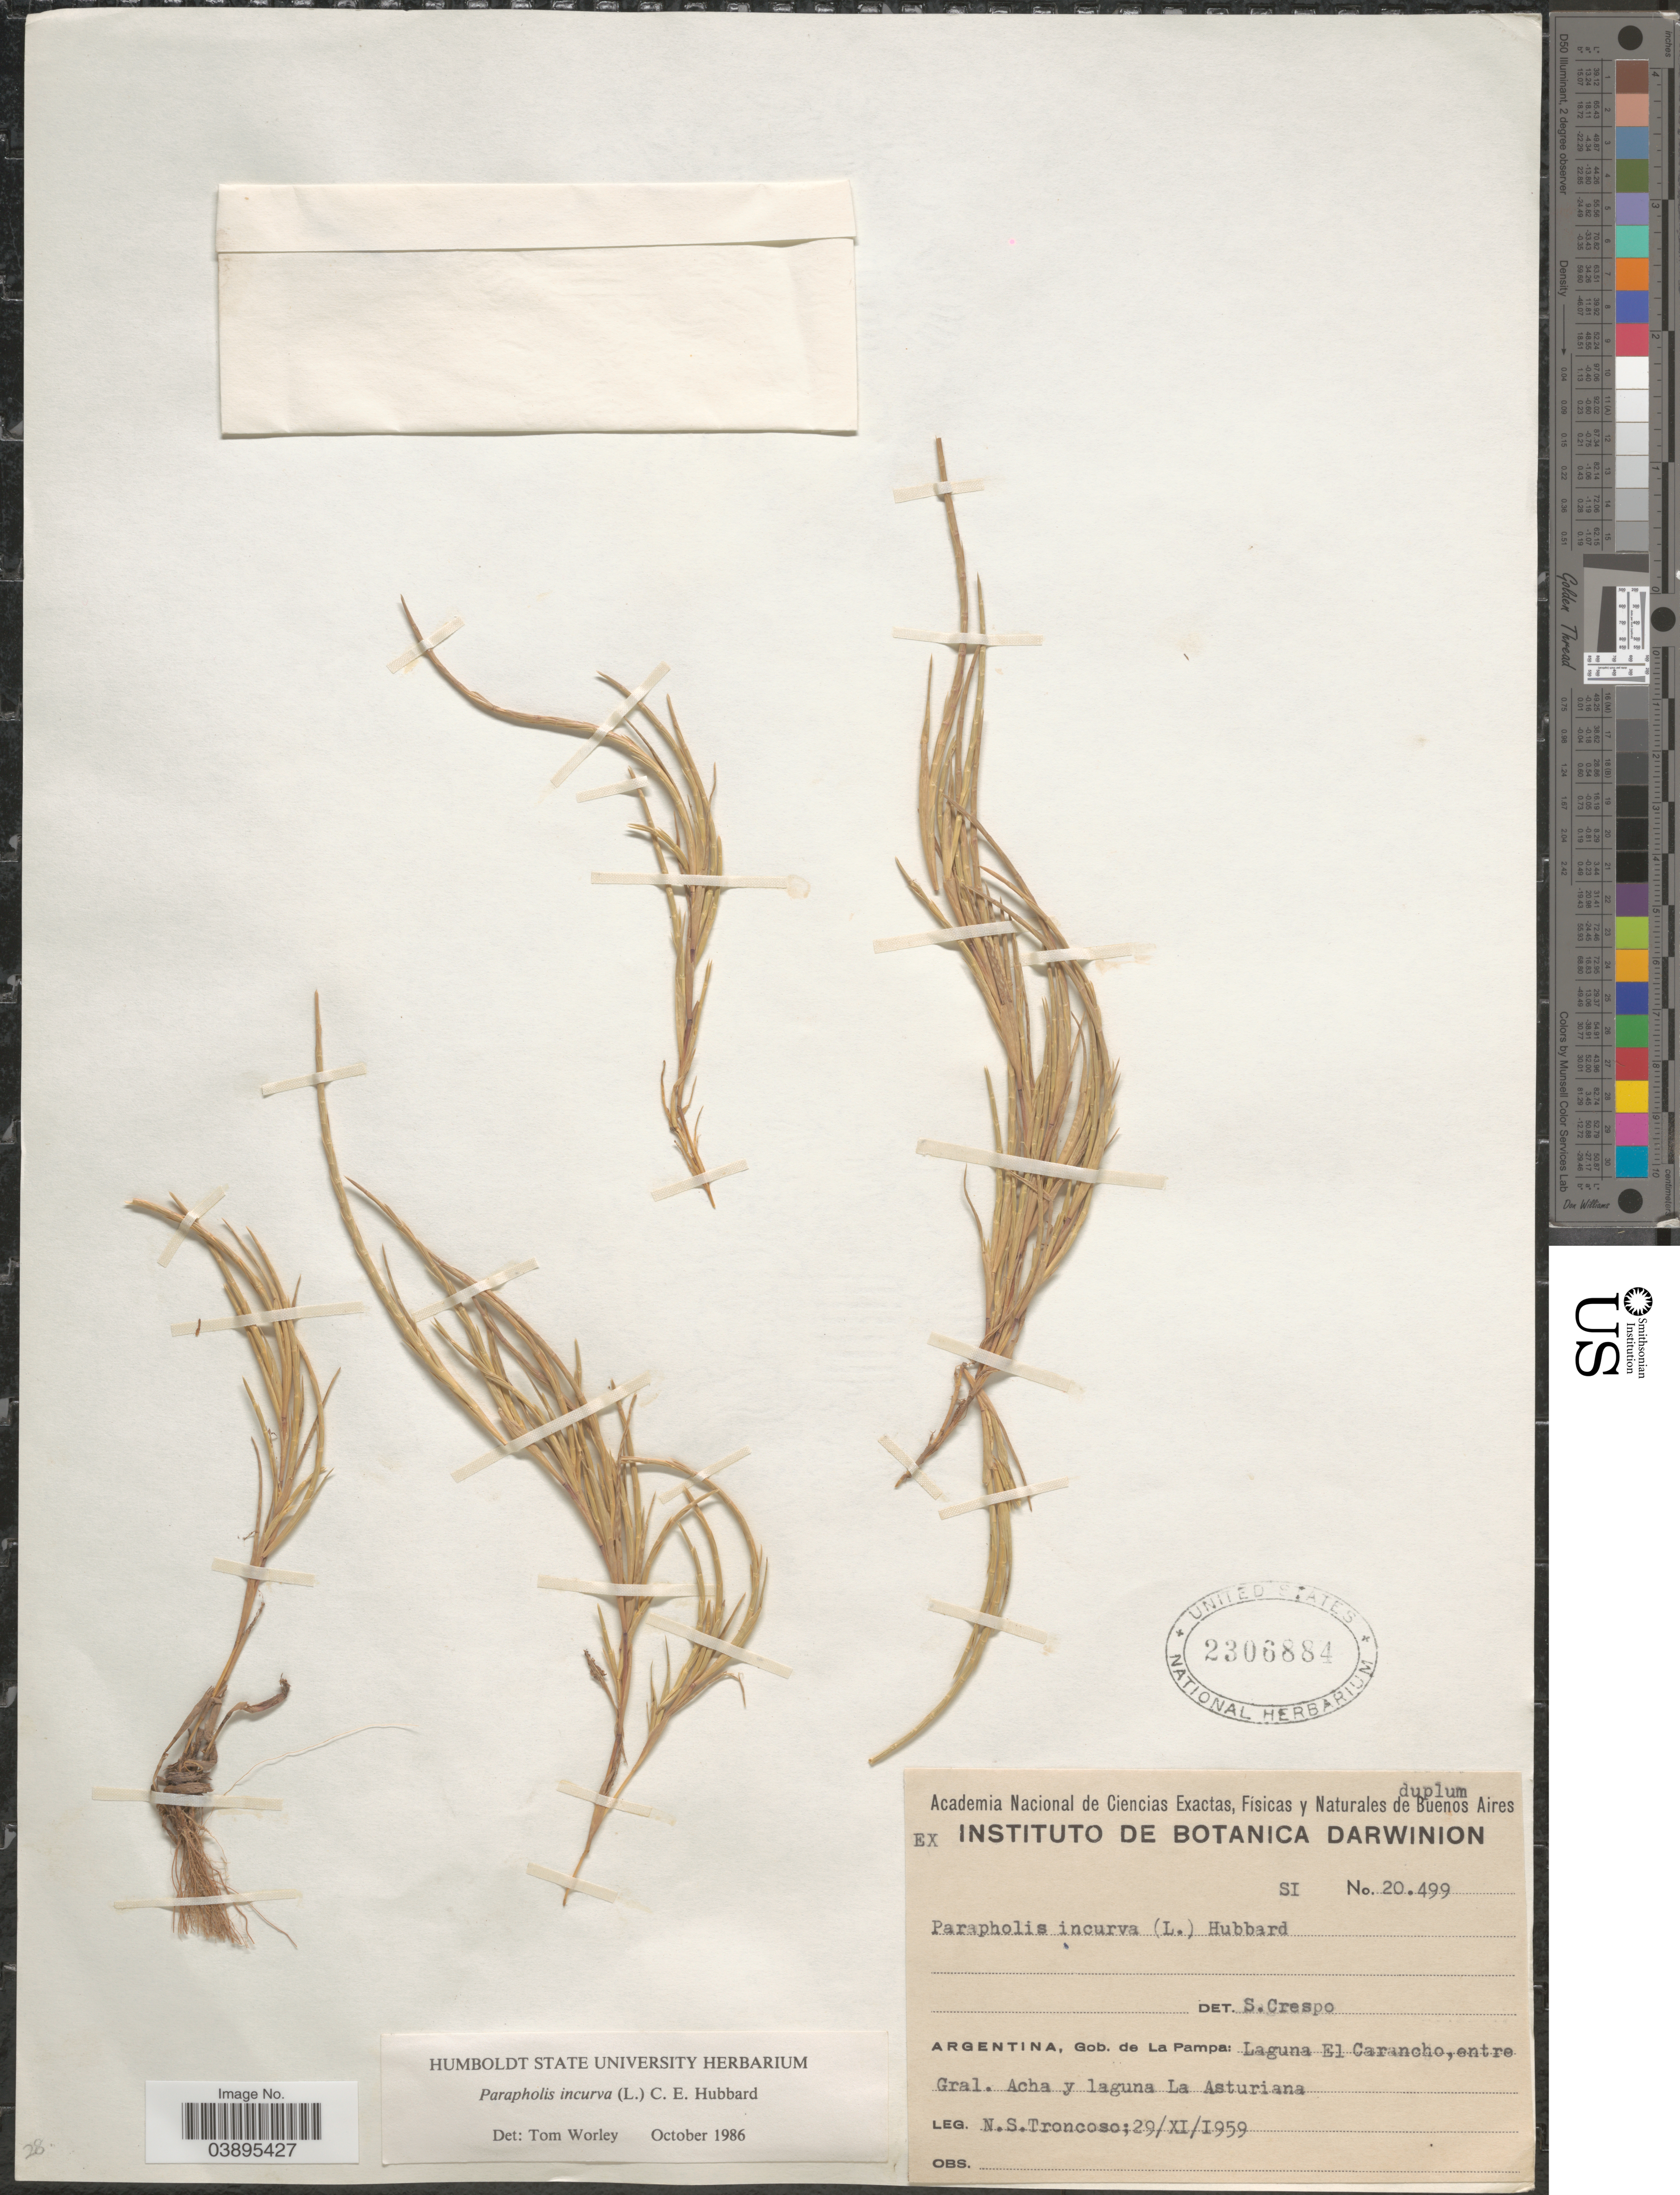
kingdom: Plantae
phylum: Tracheophyta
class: Liliopsida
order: Poales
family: Poaceae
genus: Parapholis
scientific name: Parapholis incurva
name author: (L.) C.E. Hubb.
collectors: N. Troncoso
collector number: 20499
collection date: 1959-11-29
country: Argentina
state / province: La Pampa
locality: Gob. de La Pampa: Laguna El Carancho,entre Gral. Acha y laguna La Asturiana.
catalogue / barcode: US 2306884